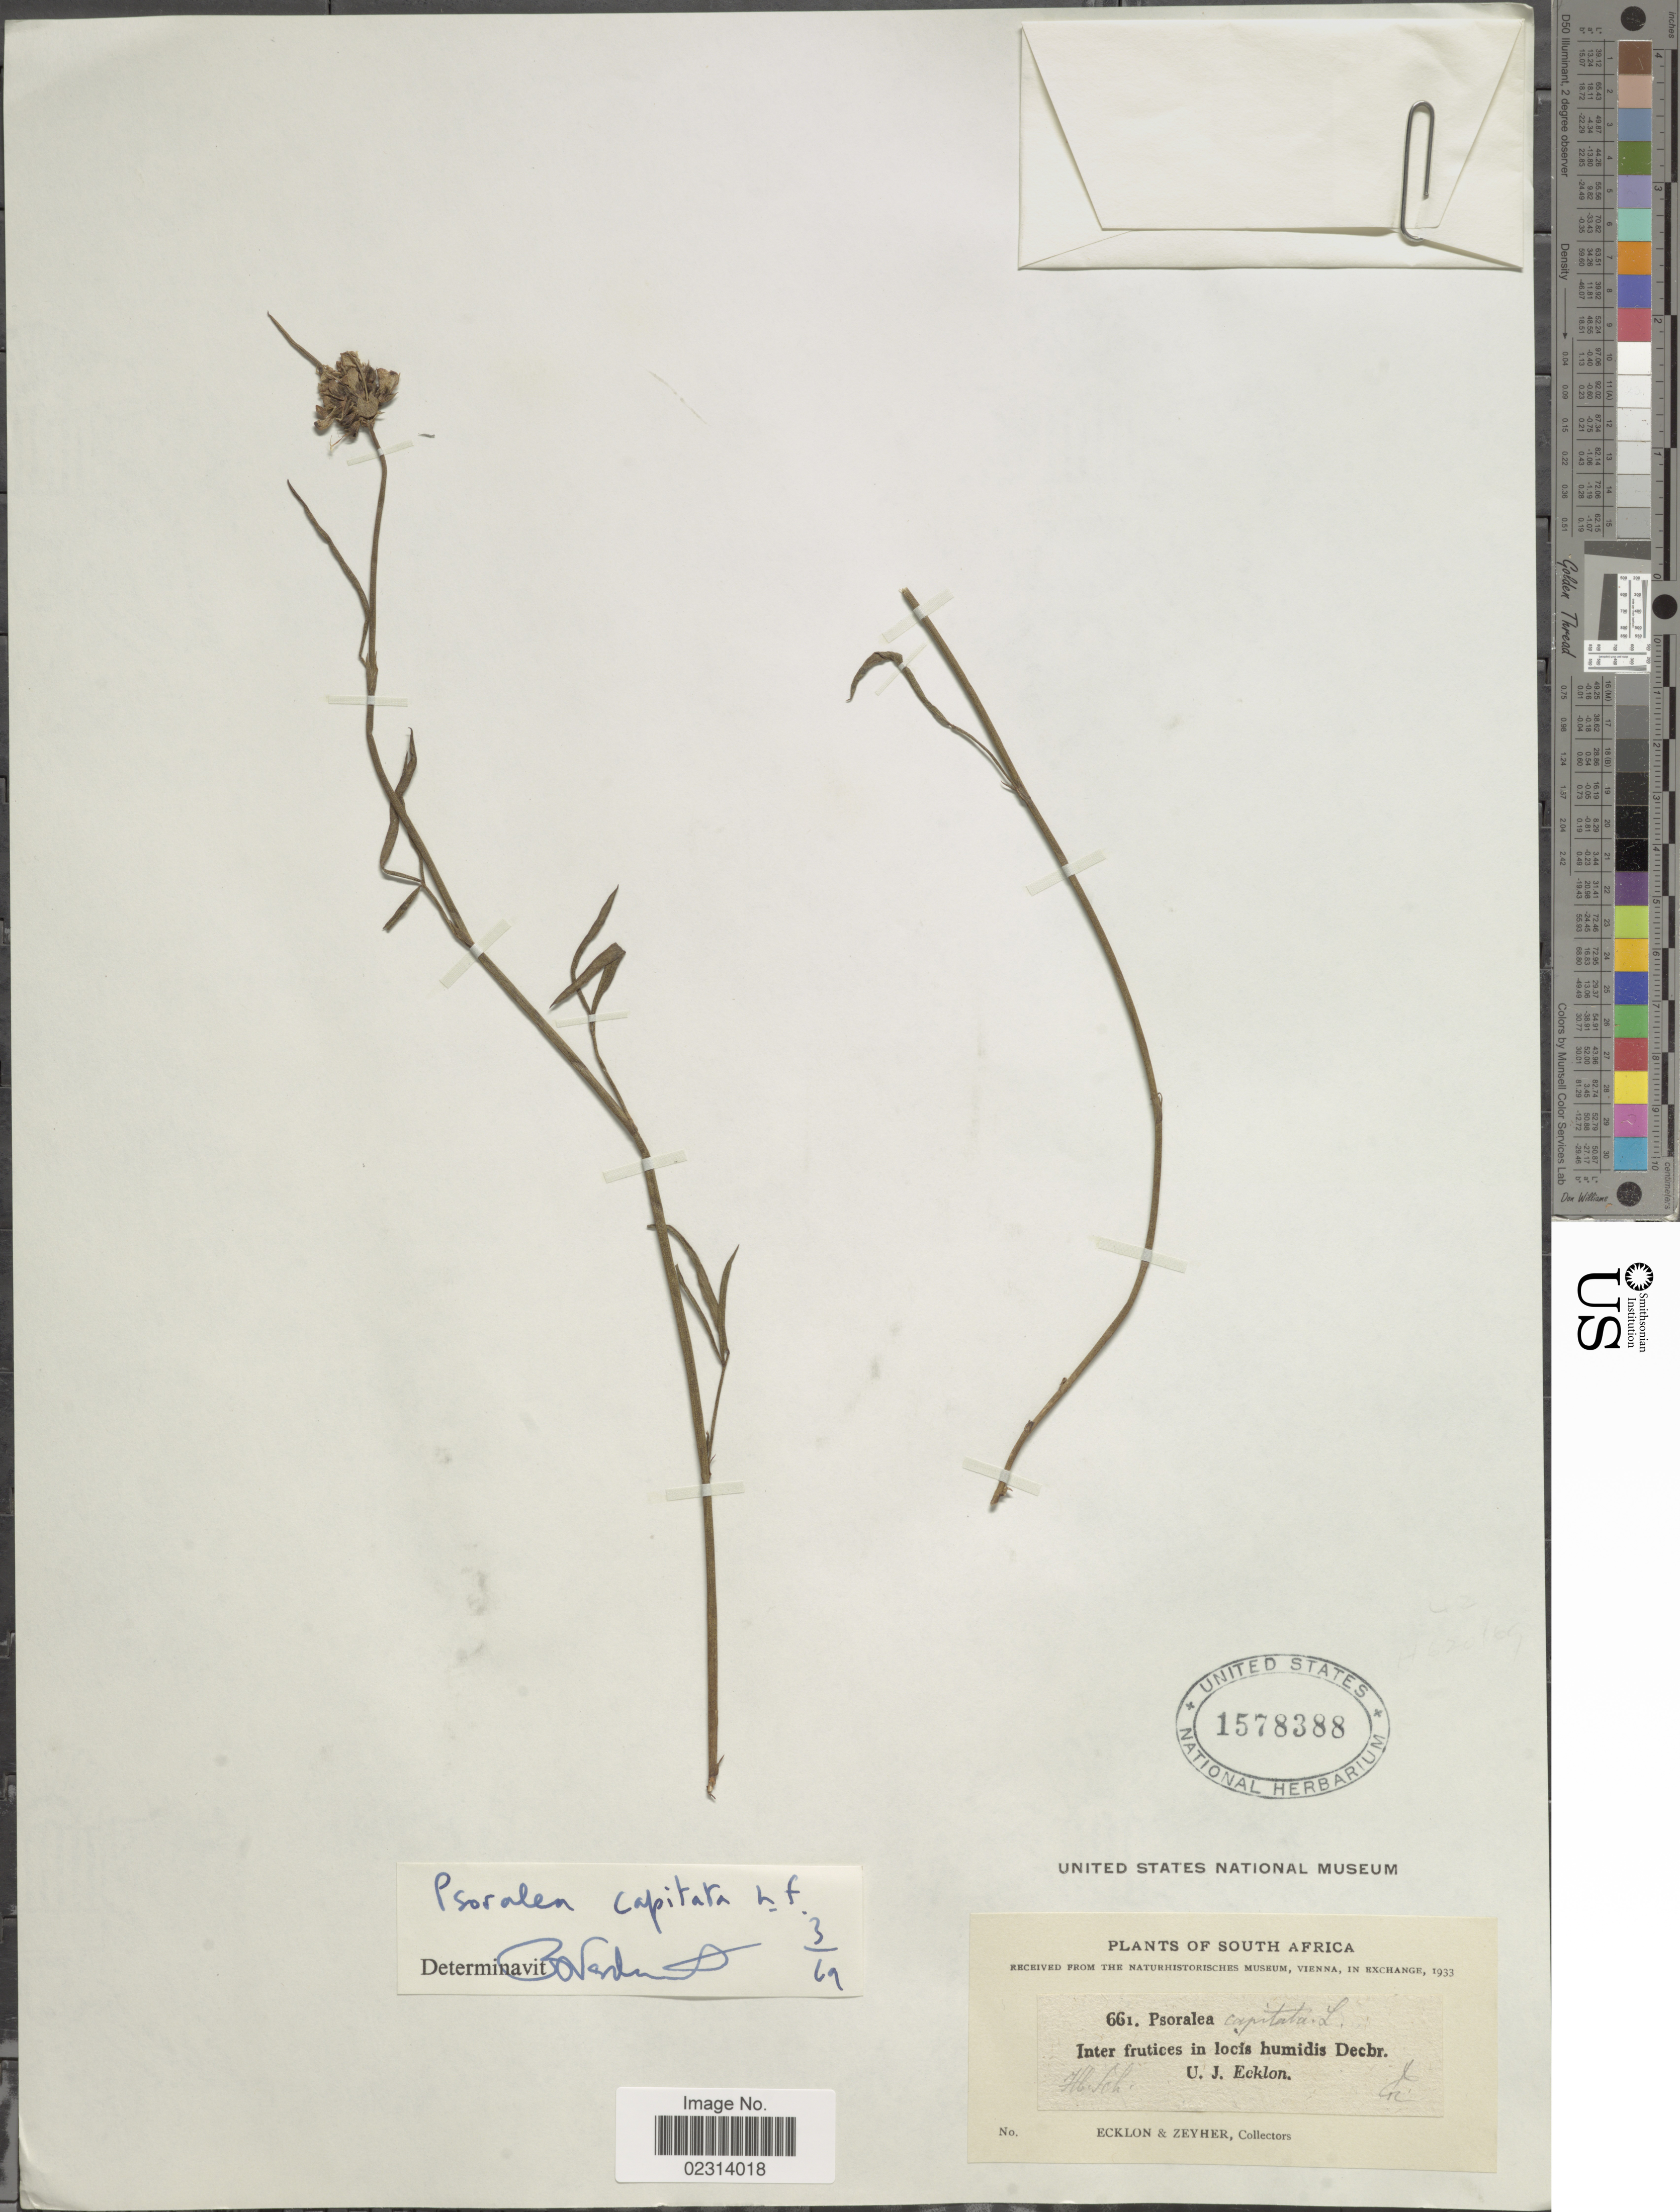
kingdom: Plantae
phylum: Tracheophyta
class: Magnoliopsida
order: Fabales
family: Fabaceae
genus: Otholobium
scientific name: Otholobium capitata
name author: L. f.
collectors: -. Ecklon & -. Zeyher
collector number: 661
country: South Africa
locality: Inter frutices in locis humidis Decbr.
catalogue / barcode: US 1578388